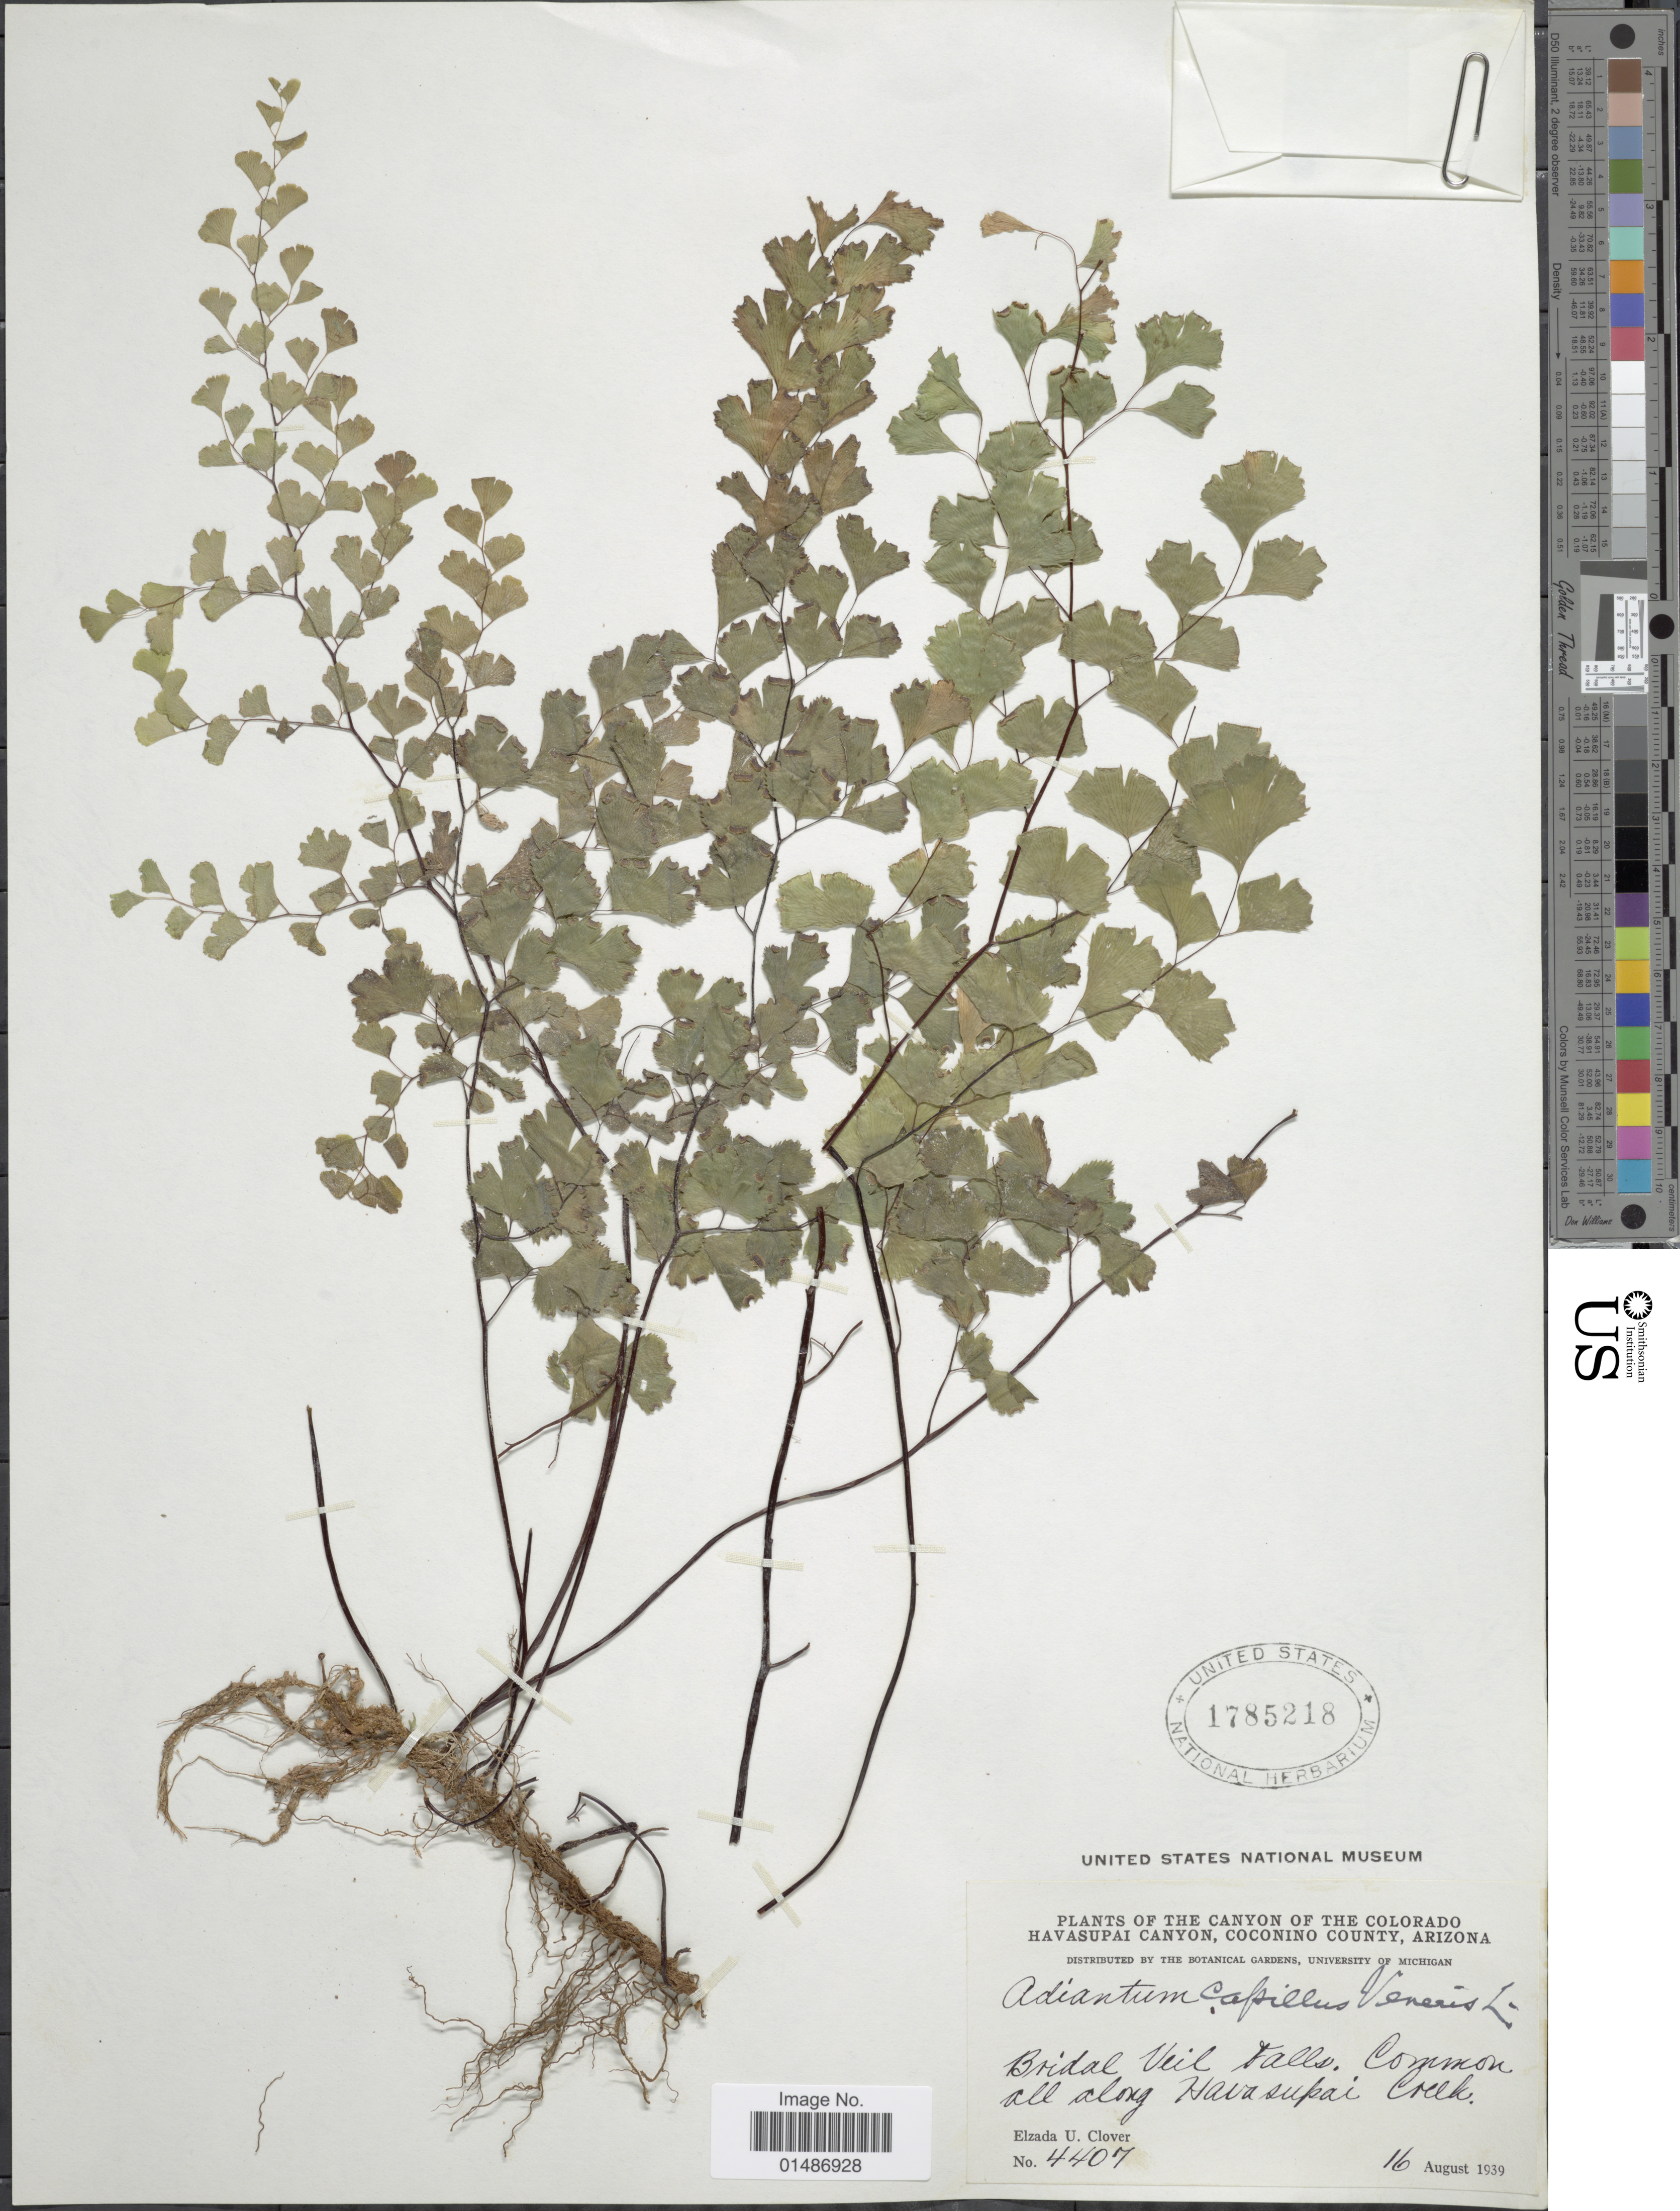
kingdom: Plantae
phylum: Tracheophyta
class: Polypodiopsida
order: Polypodiales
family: Pteridaceae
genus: Adiantum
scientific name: Adiantum capillus-veneris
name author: L.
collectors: E. U. Clover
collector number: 4407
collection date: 1939-08-16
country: United States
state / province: Arizona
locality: Canyon of the Colorado Havasupai Canyon, Coconino County. Bridal Veil Falls. Common all along Havasupai Creek.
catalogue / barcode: US 1785218